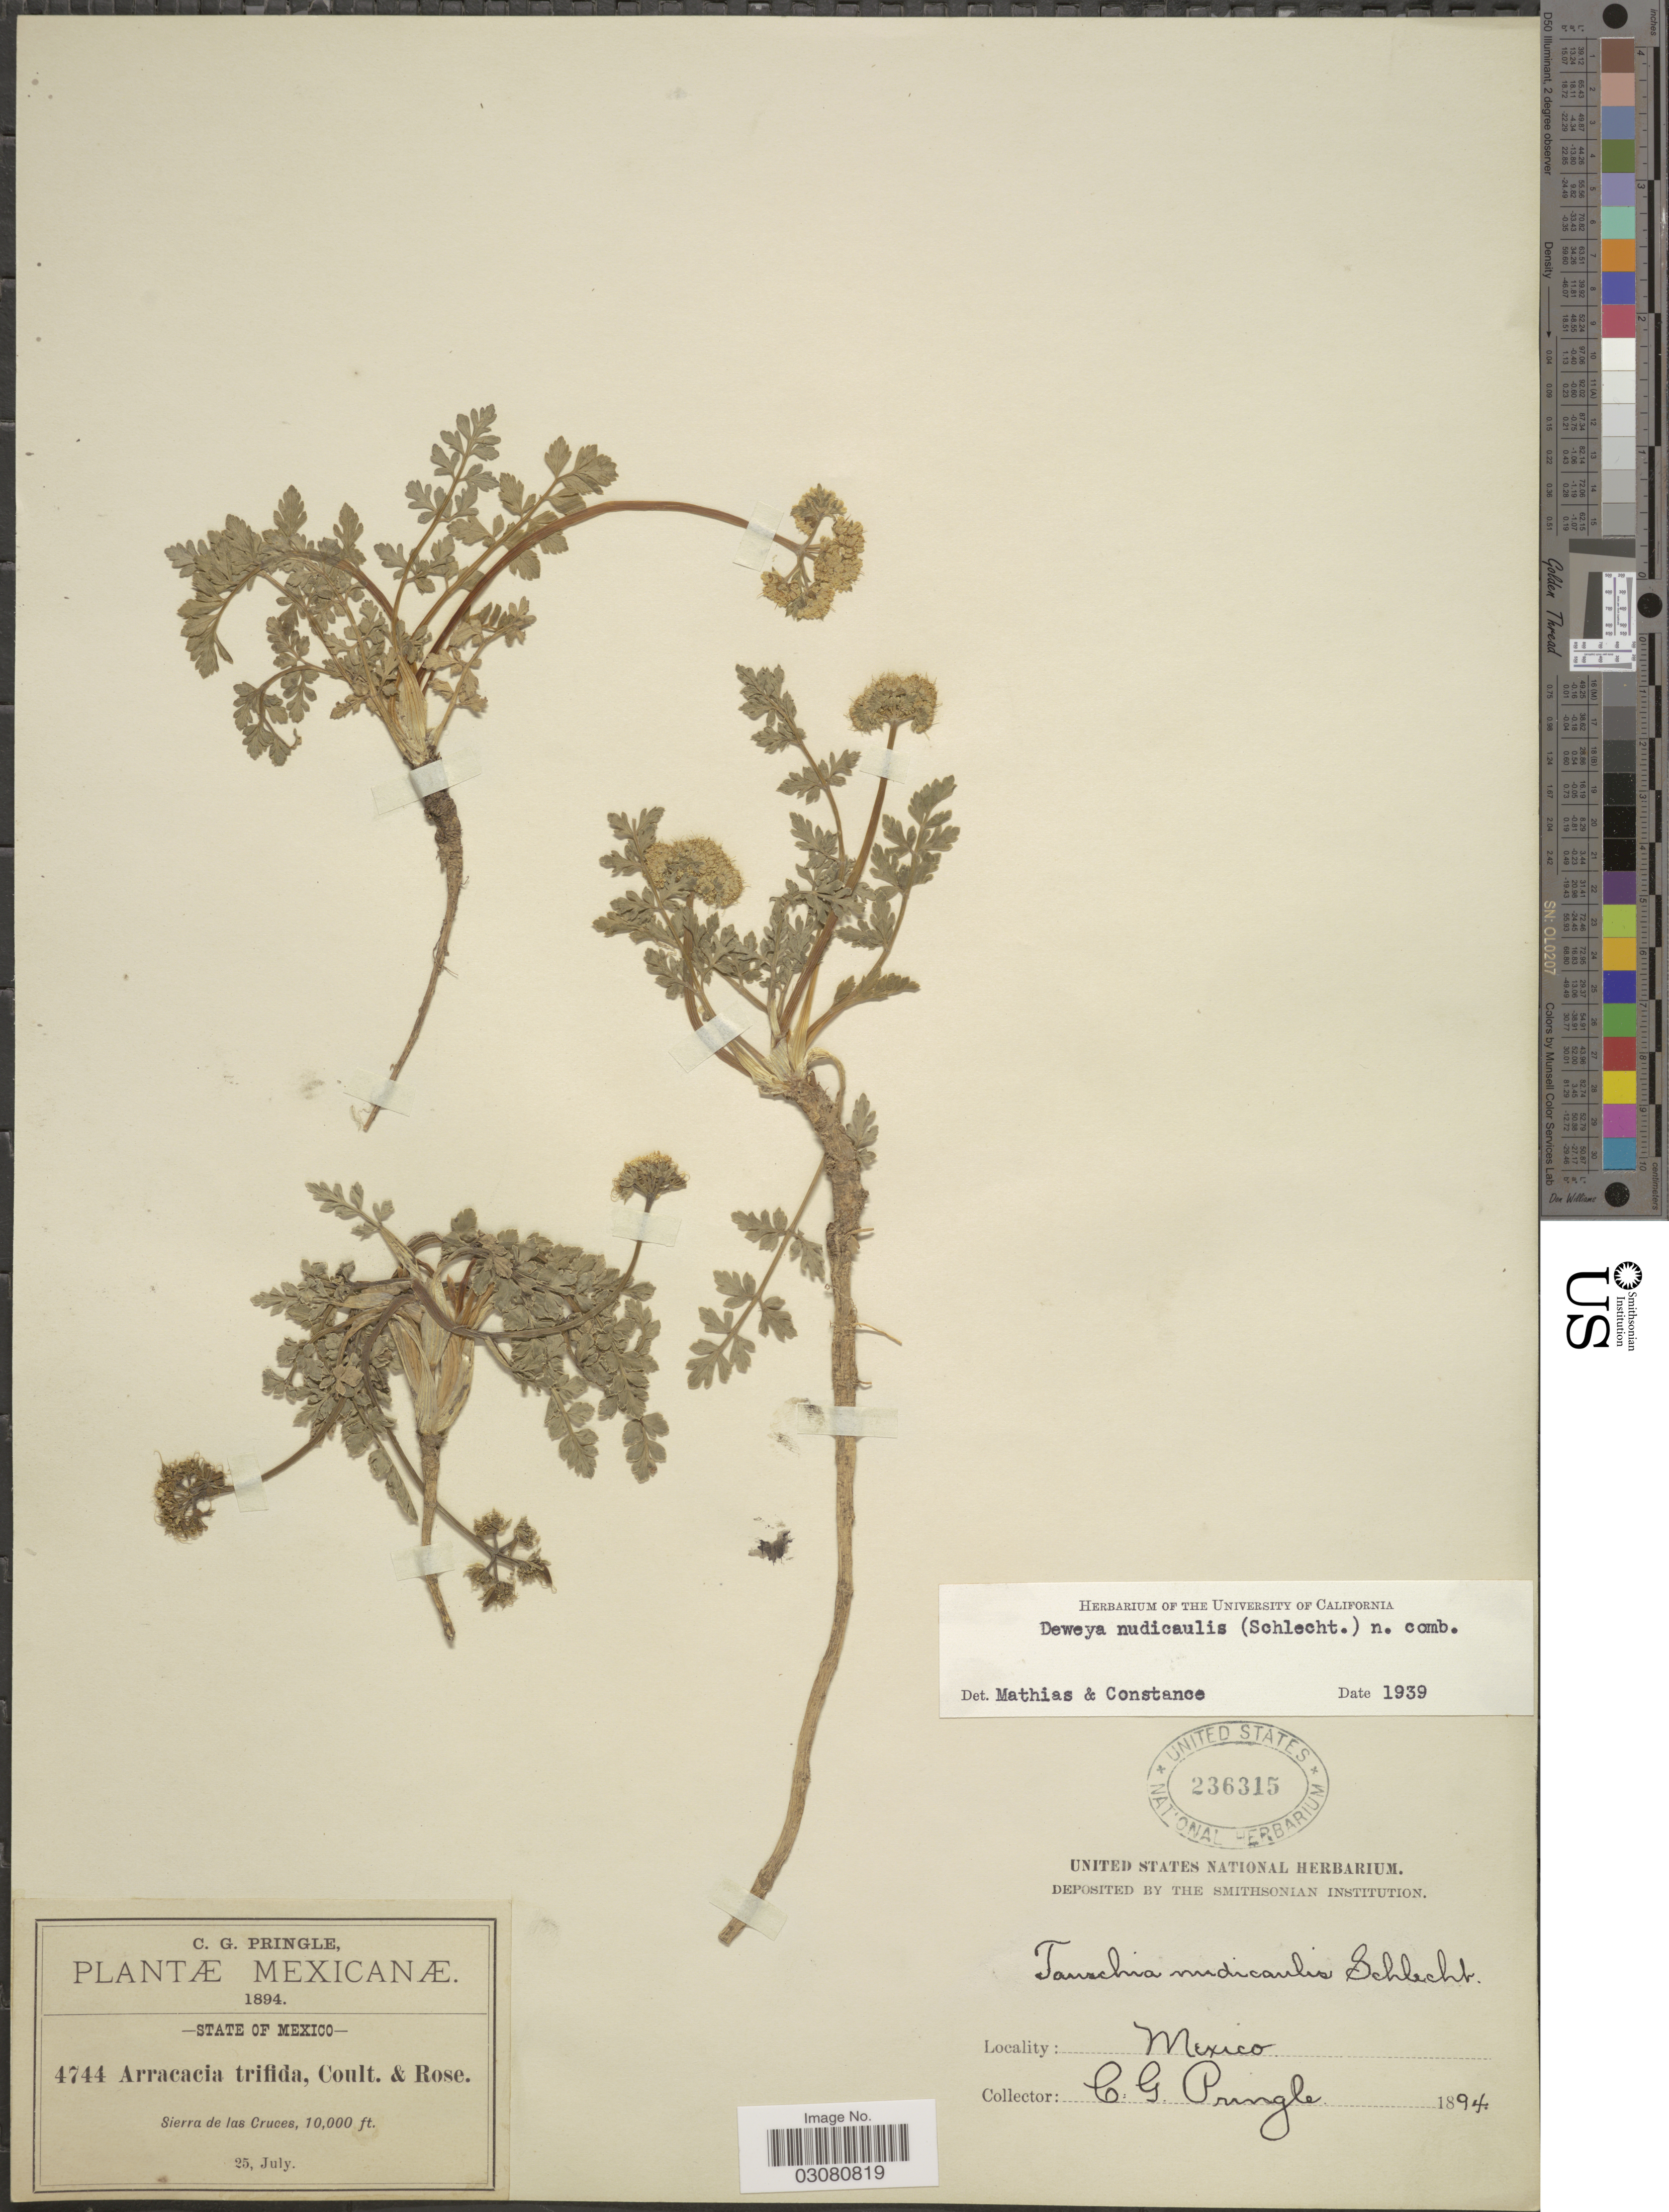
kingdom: Plantae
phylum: Tracheophyta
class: Magnoliopsida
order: Apiales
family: Apiaceae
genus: Tauschia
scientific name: Tauschia nudicaulis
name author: Schltdl.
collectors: C. G. Pringle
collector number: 4744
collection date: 1894-07-25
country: Mexico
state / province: México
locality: Sierra de las Cruces.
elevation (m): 3048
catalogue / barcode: US 236315